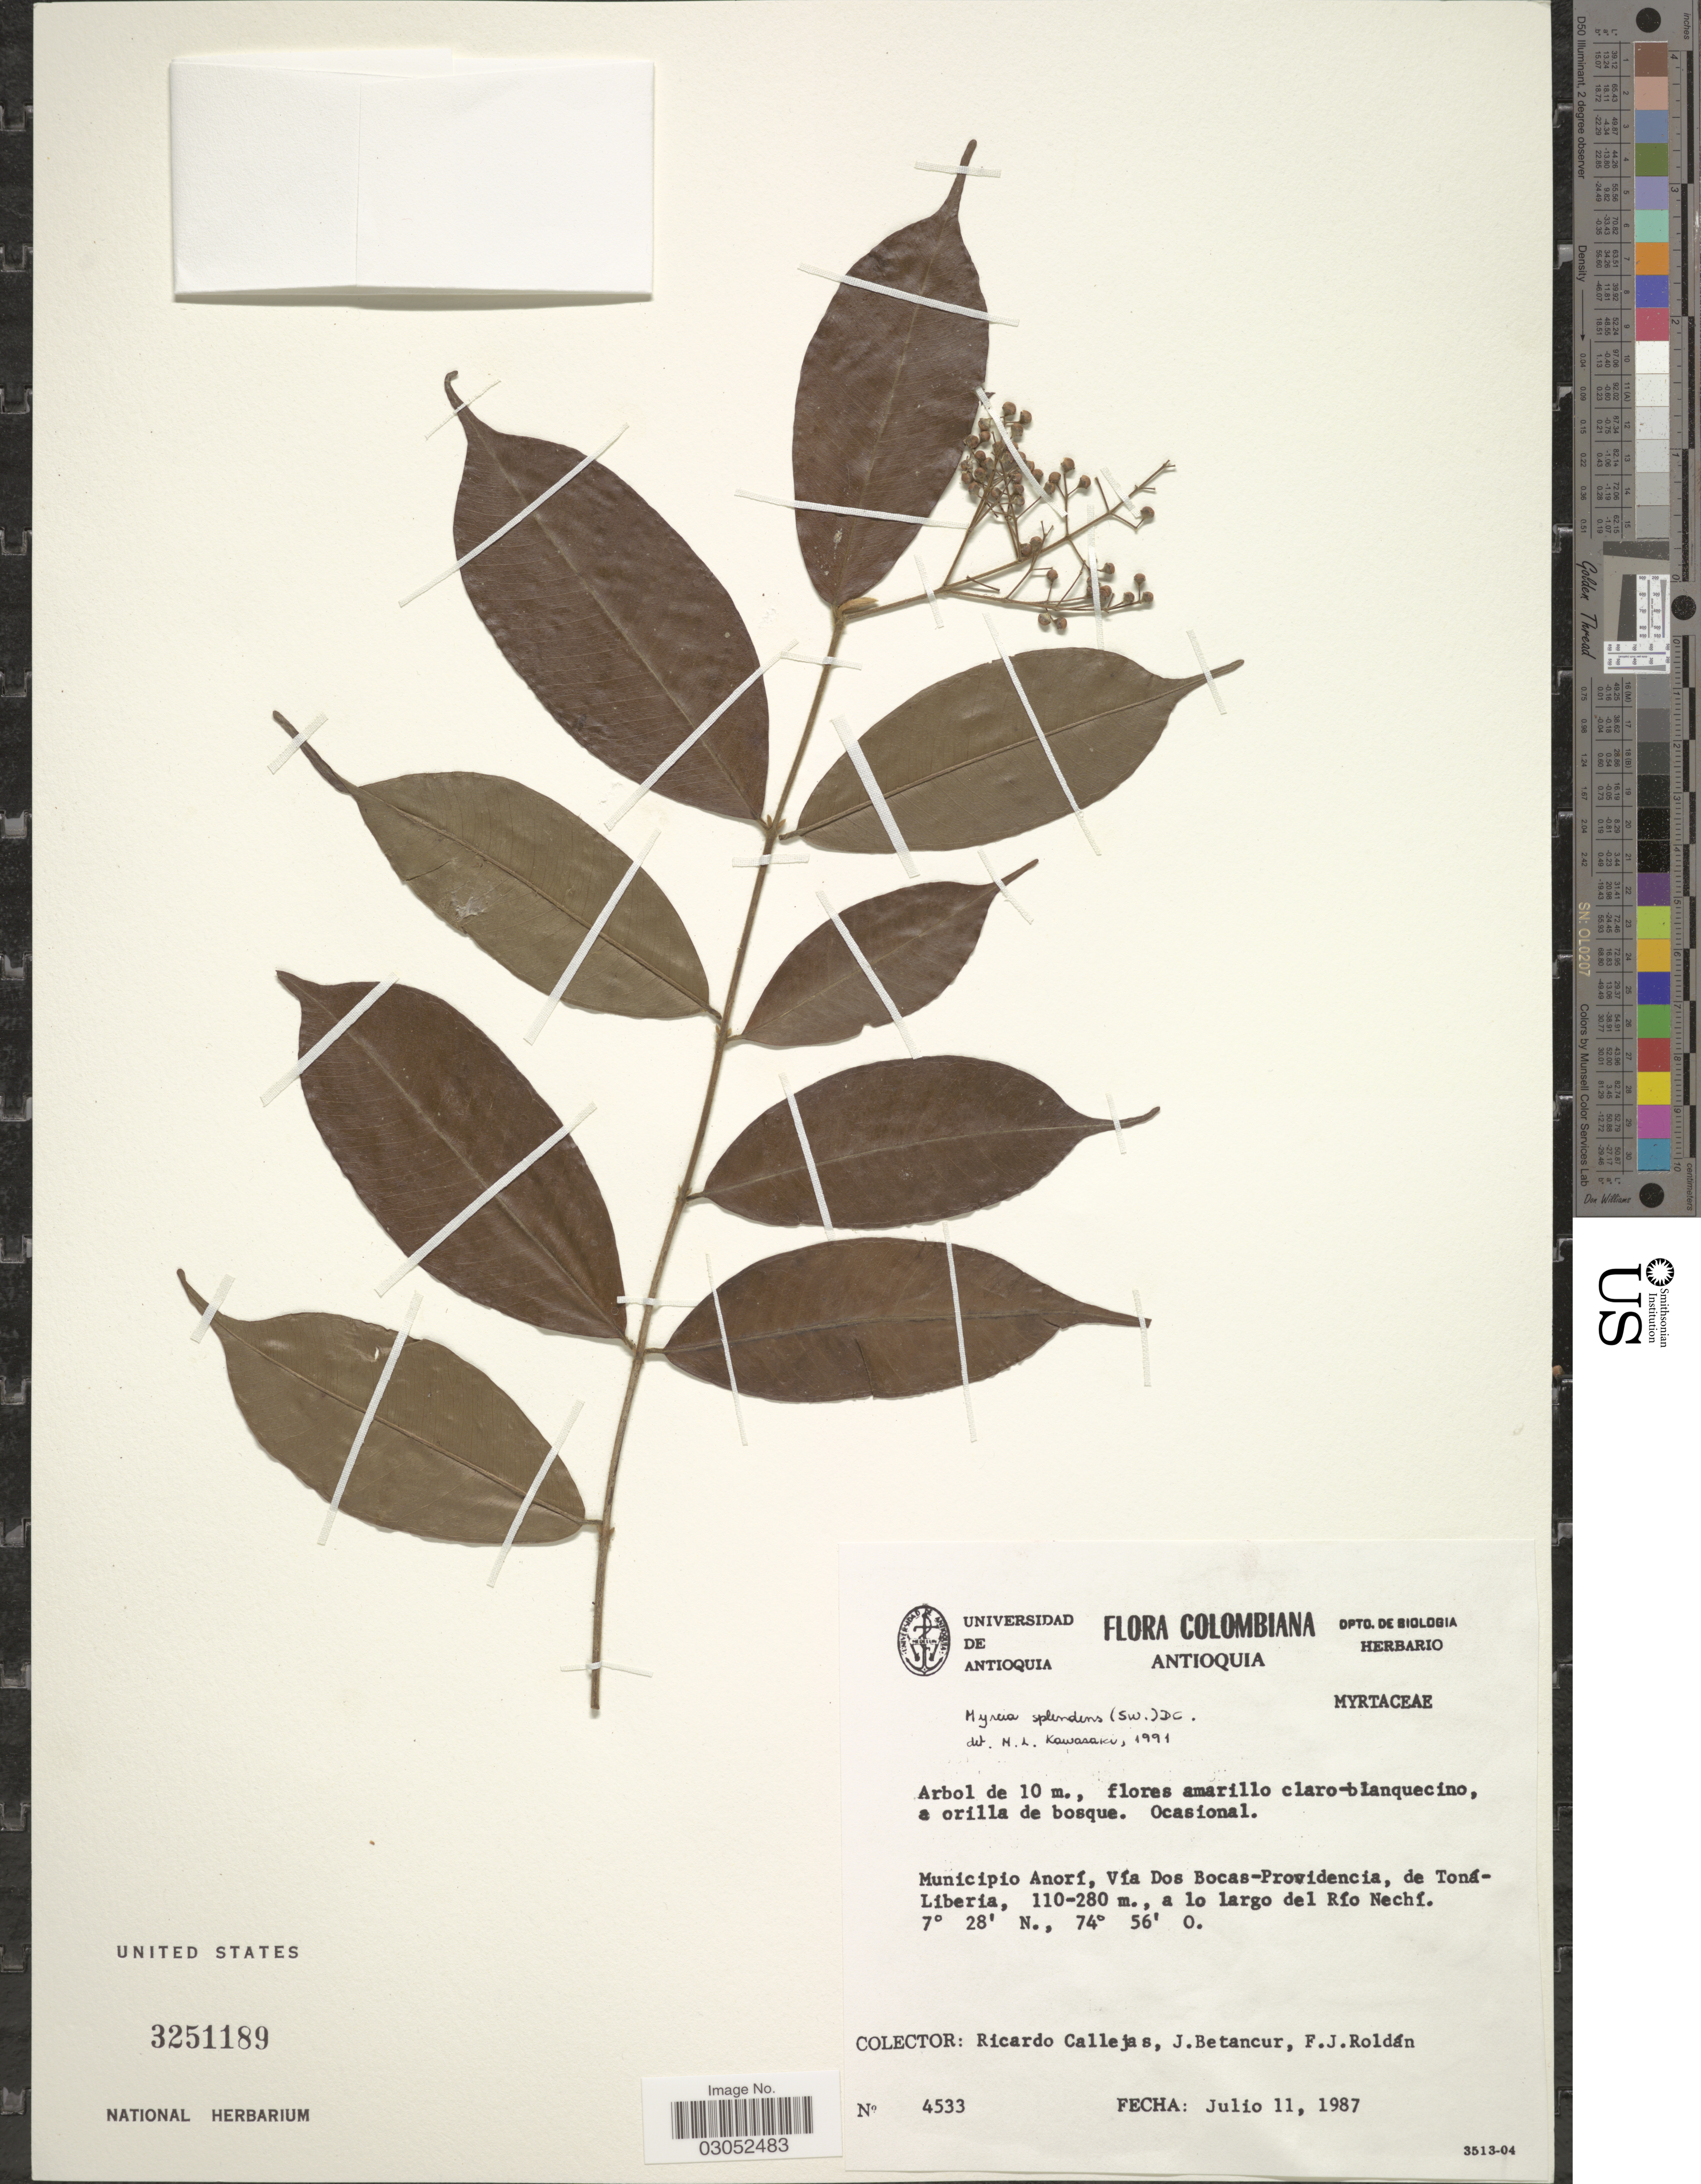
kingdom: Plantae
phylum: Tracheophyta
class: Magnoliopsida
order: Myrtales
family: Myrtaceae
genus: Myrcia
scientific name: Myrcia splendens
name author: (Sw.) DC.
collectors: R. Callejas, J. Betancur & F. J. Roldán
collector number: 4533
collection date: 1987-07-11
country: Colombia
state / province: Antioquia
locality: Municipio Anorí, Vía Dos Bocas-Providencia, de Toná-Liberia, a lo largo del Río Nechí.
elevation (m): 110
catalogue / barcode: US 3251189